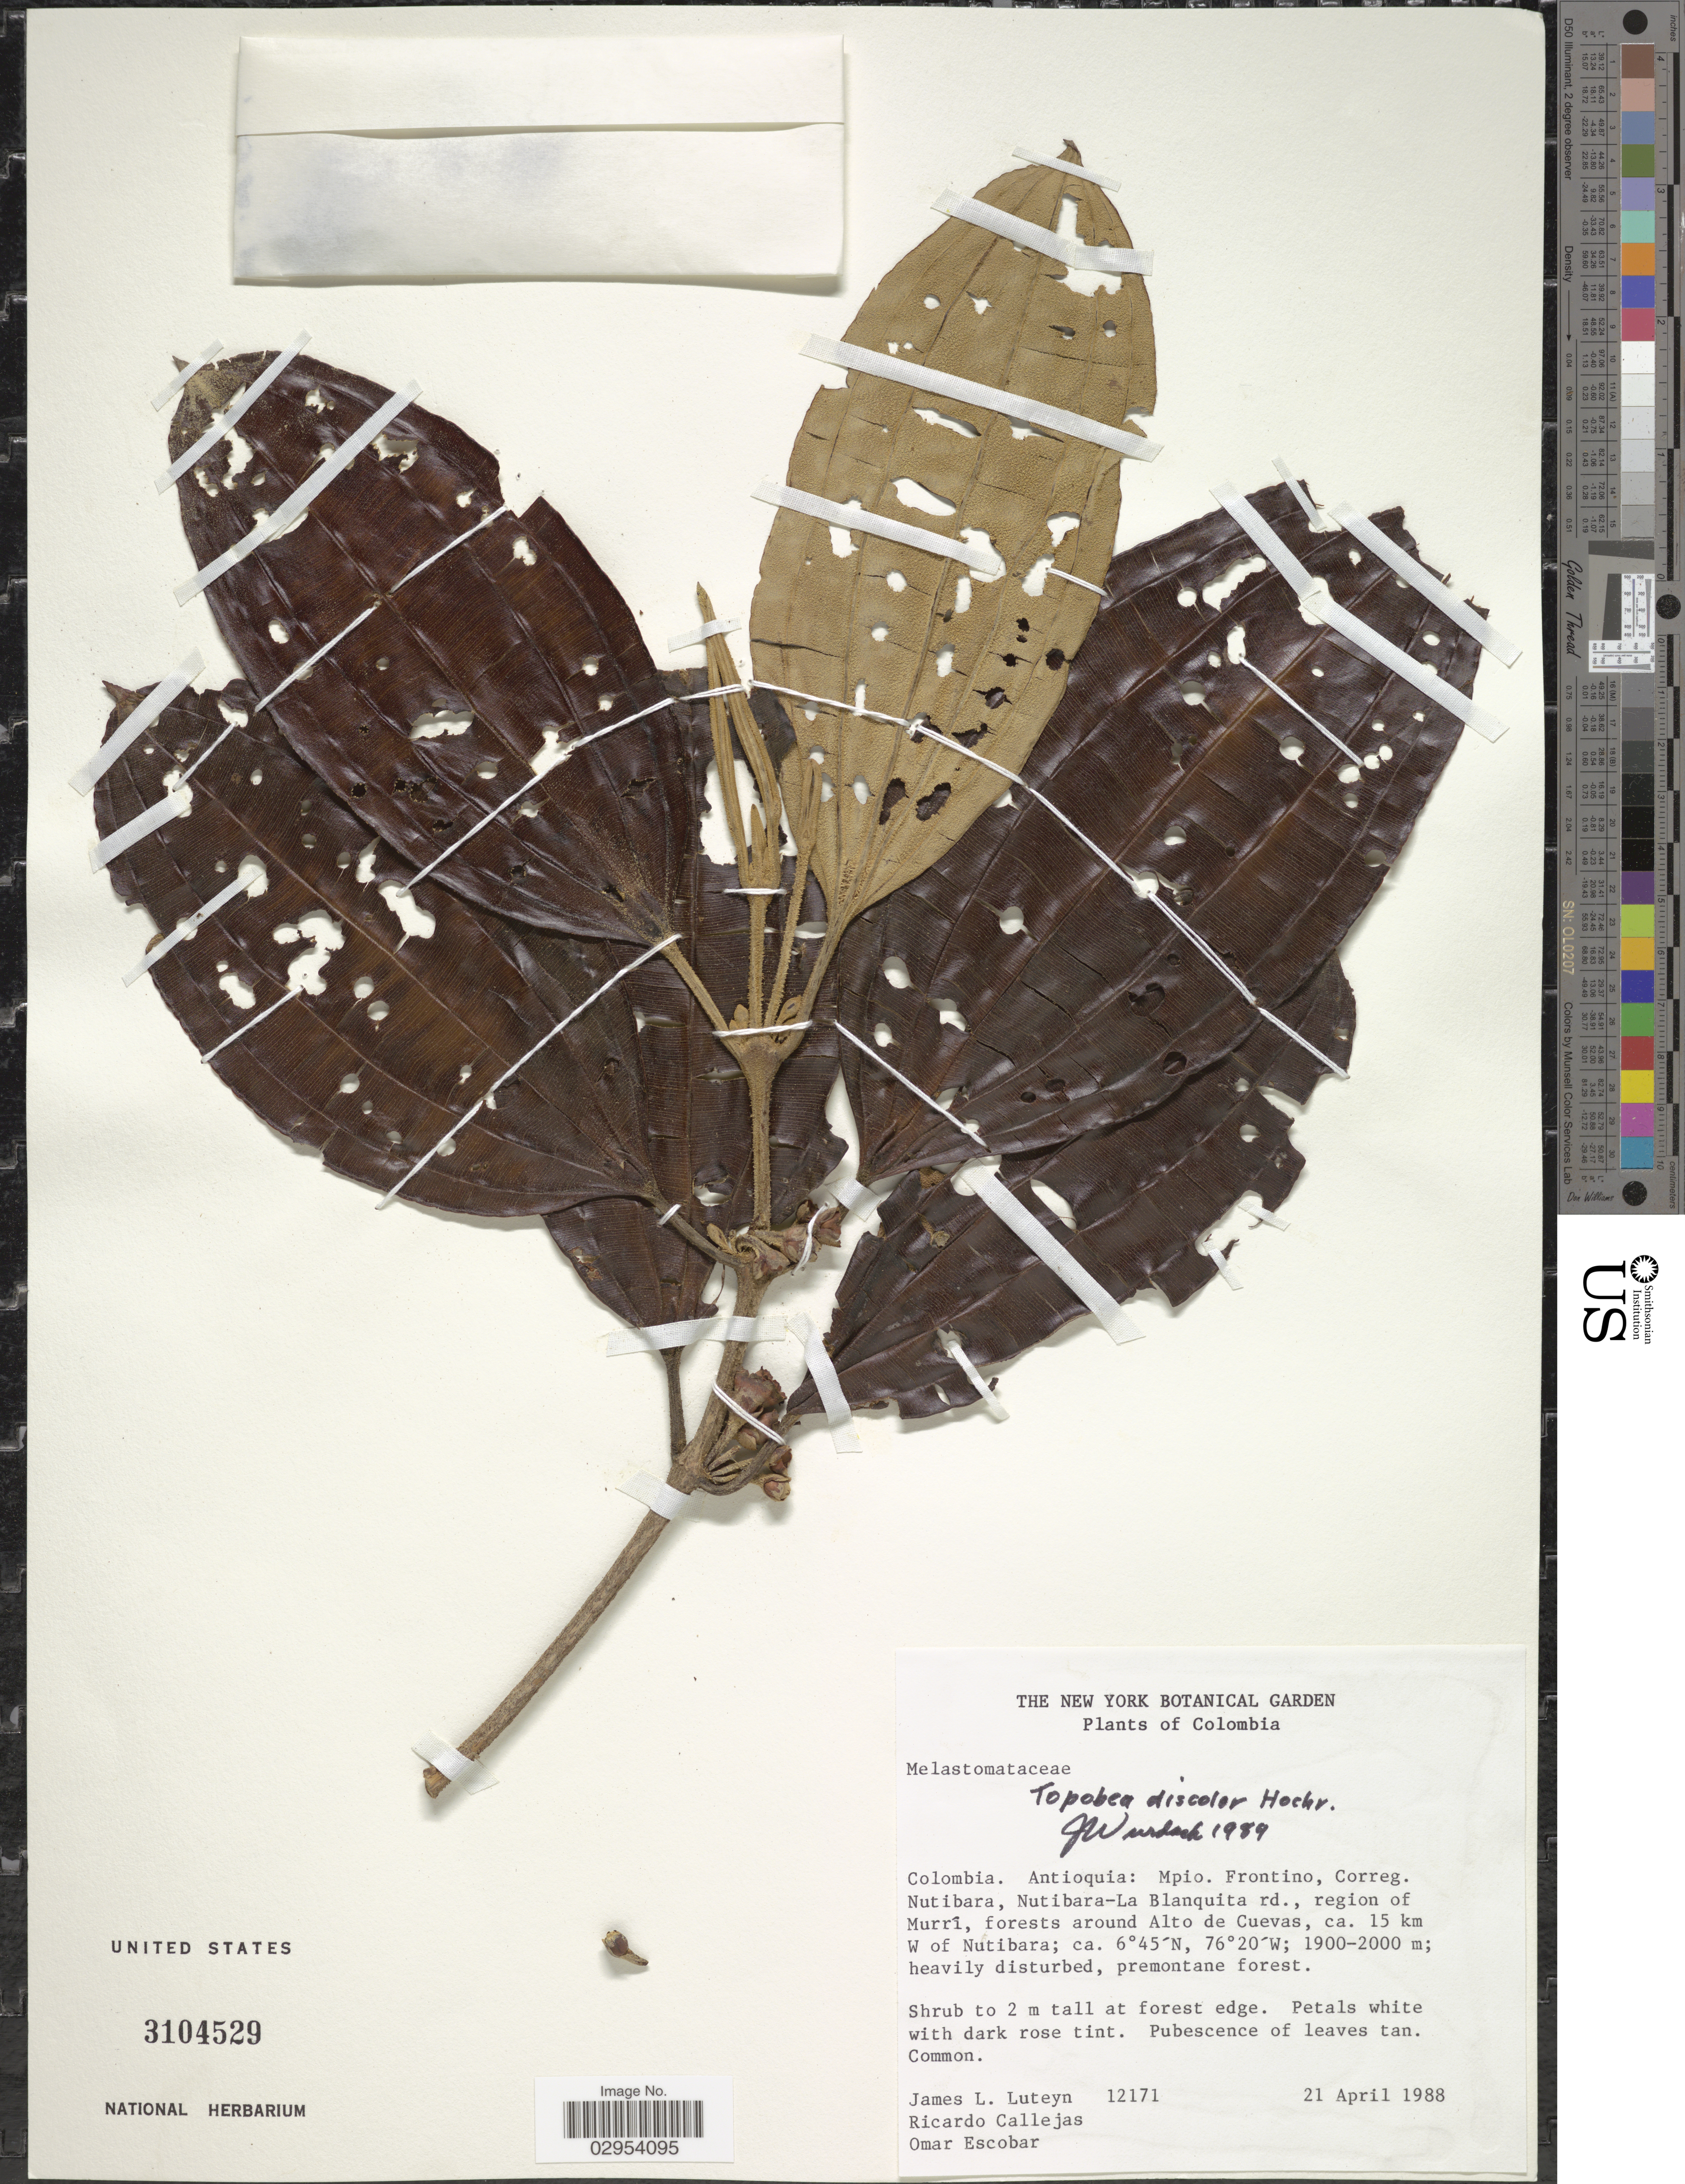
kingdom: Plantae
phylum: Tracheophyta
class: Magnoliopsida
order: Myrtales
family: Melastomataceae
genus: Topobea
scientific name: Topobea discolor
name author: Hochr.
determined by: Wurdack, John J., (US), US (UNITED STATES)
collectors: J. Luteyn, R. Callejas & O. D. Escobar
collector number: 12171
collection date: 1988-04-21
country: Colombia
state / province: Antioquia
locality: Mpio. Frontino, Correg. Nutibara, Nutibara-La Blanquita rd., region of Murrí, forests around Alto de Cuevas, ca. 15 km W of Nutibara.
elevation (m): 1900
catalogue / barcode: US 3104529